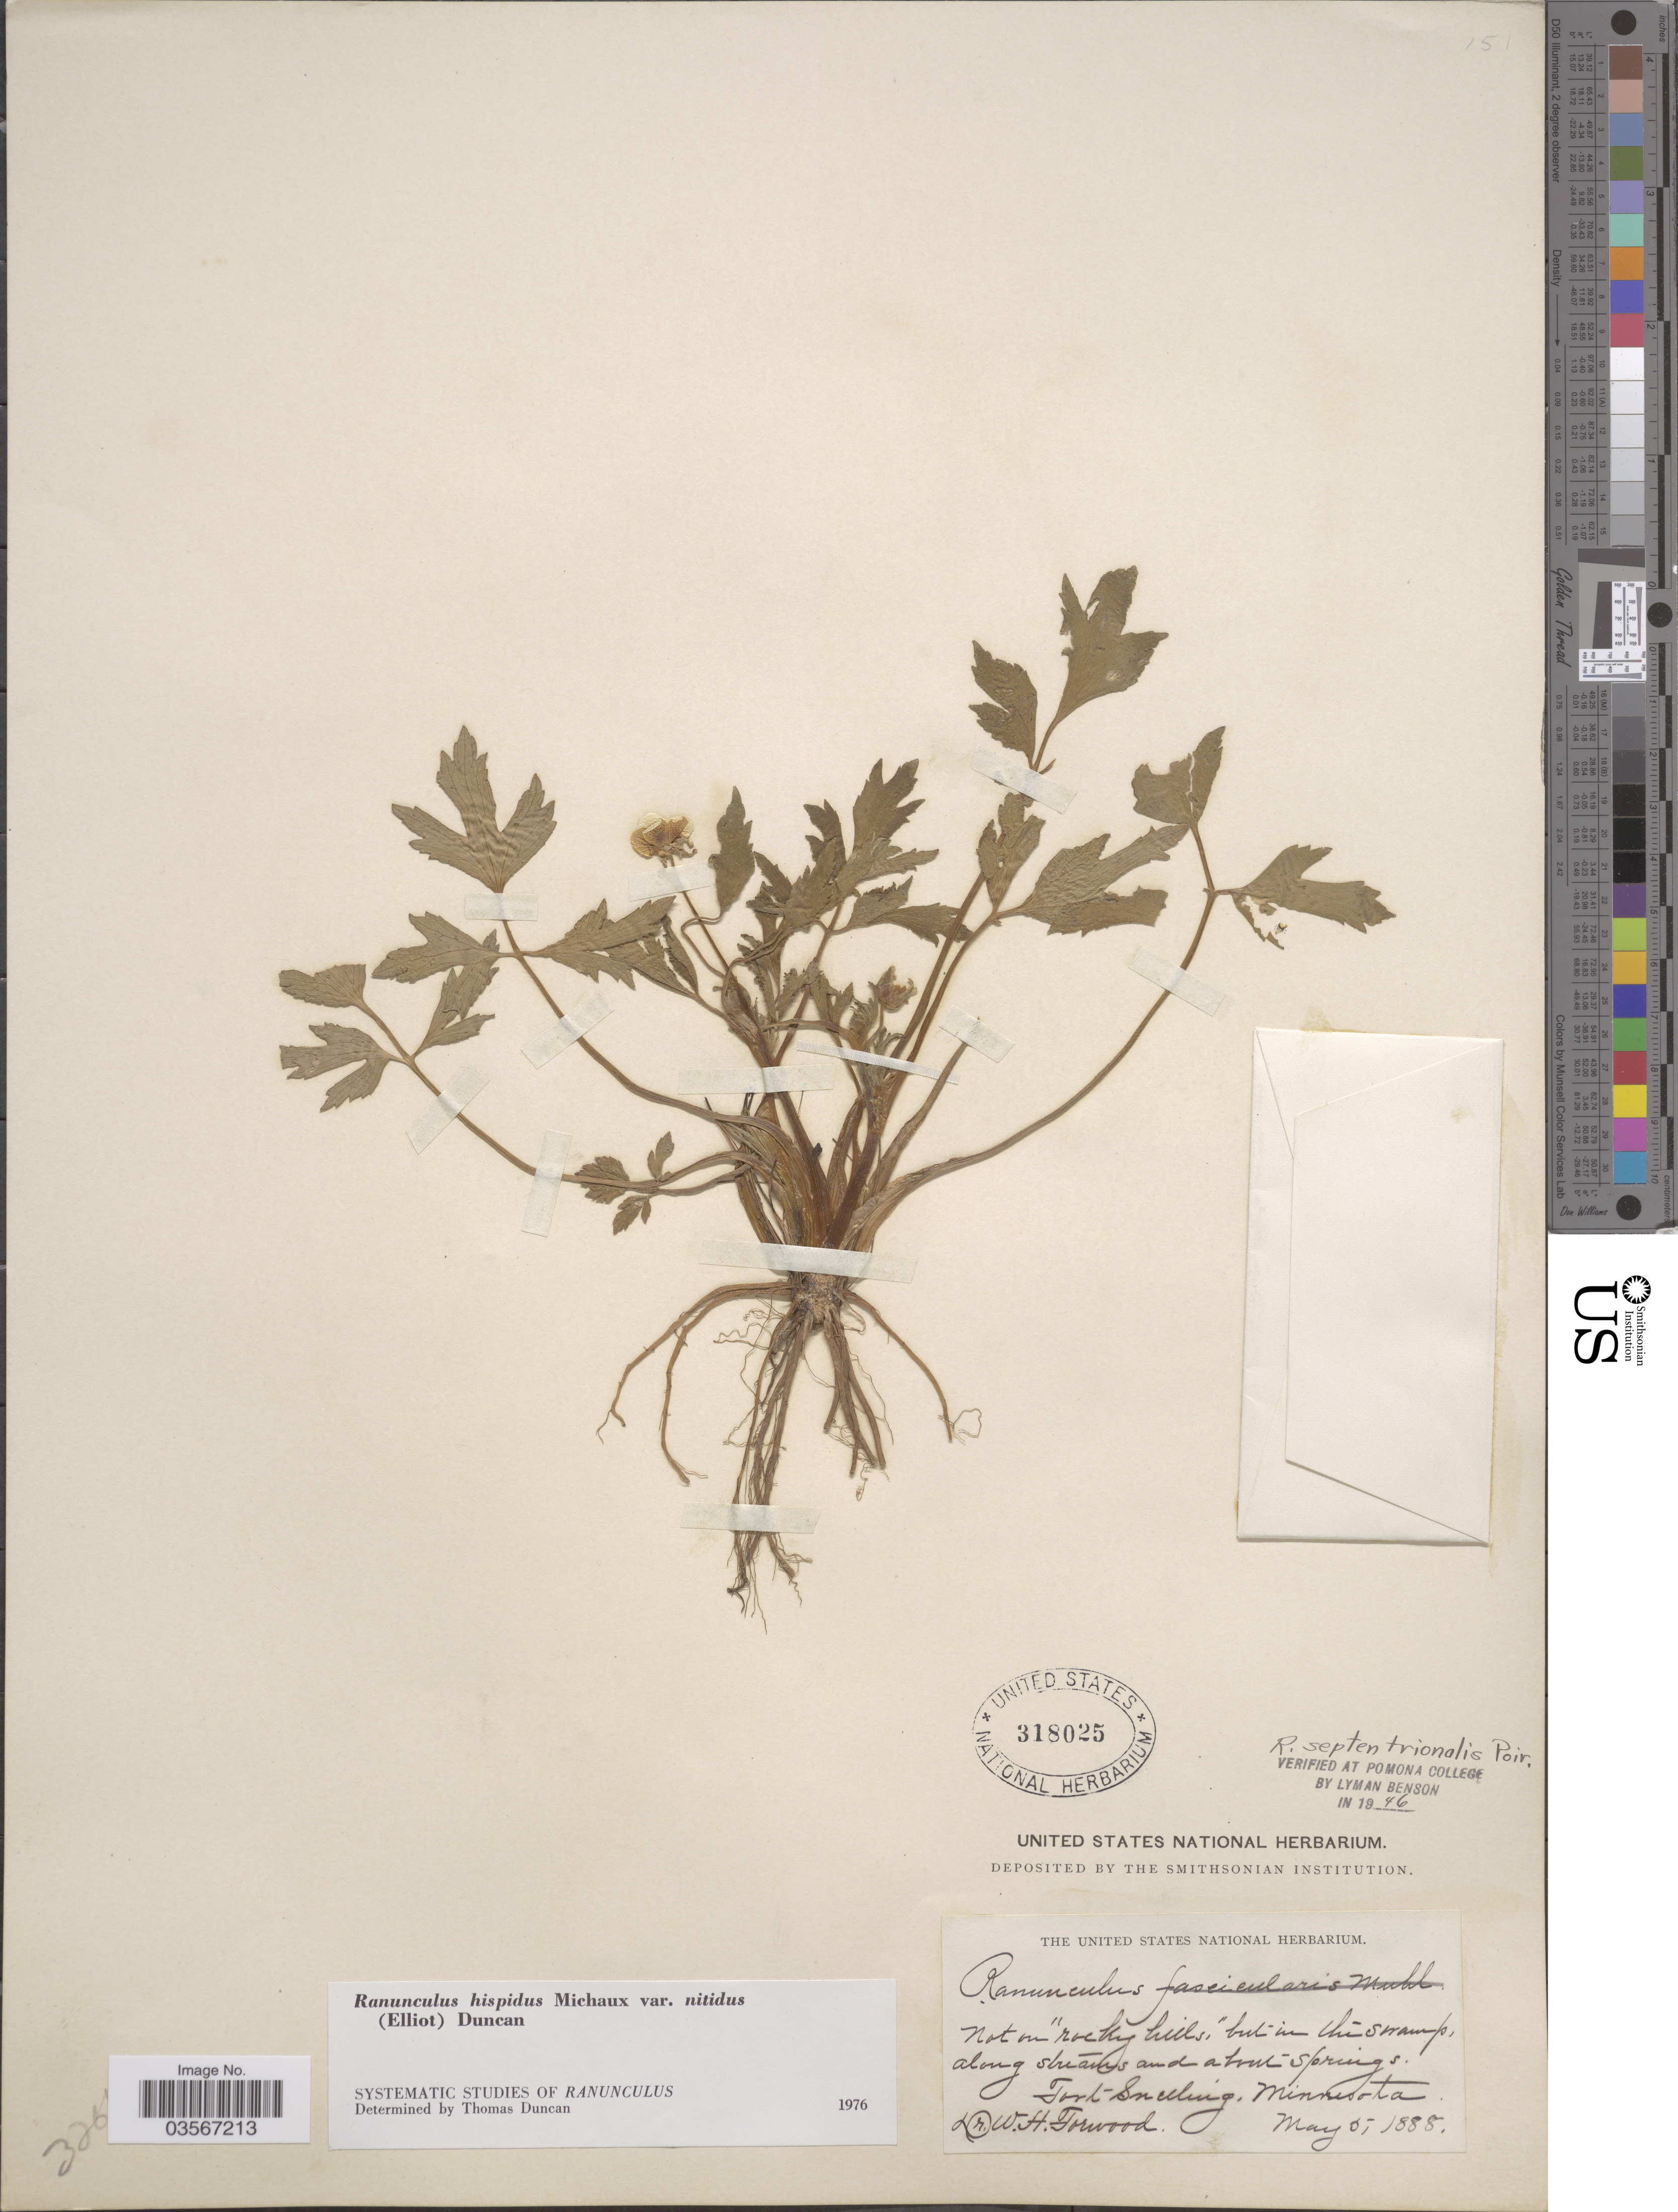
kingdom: Plantae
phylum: Tracheophyta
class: Magnoliopsida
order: Ranunculales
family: Ranunculaceae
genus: Ranunculus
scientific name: Ranunculus hispidus var. nitidus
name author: (Chapm.) T. Duncan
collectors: W. Forwood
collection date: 1888-05-05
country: United States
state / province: Minnesota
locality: In the swamp, along streams and above springs. Fort Snelling.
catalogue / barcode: US 318025